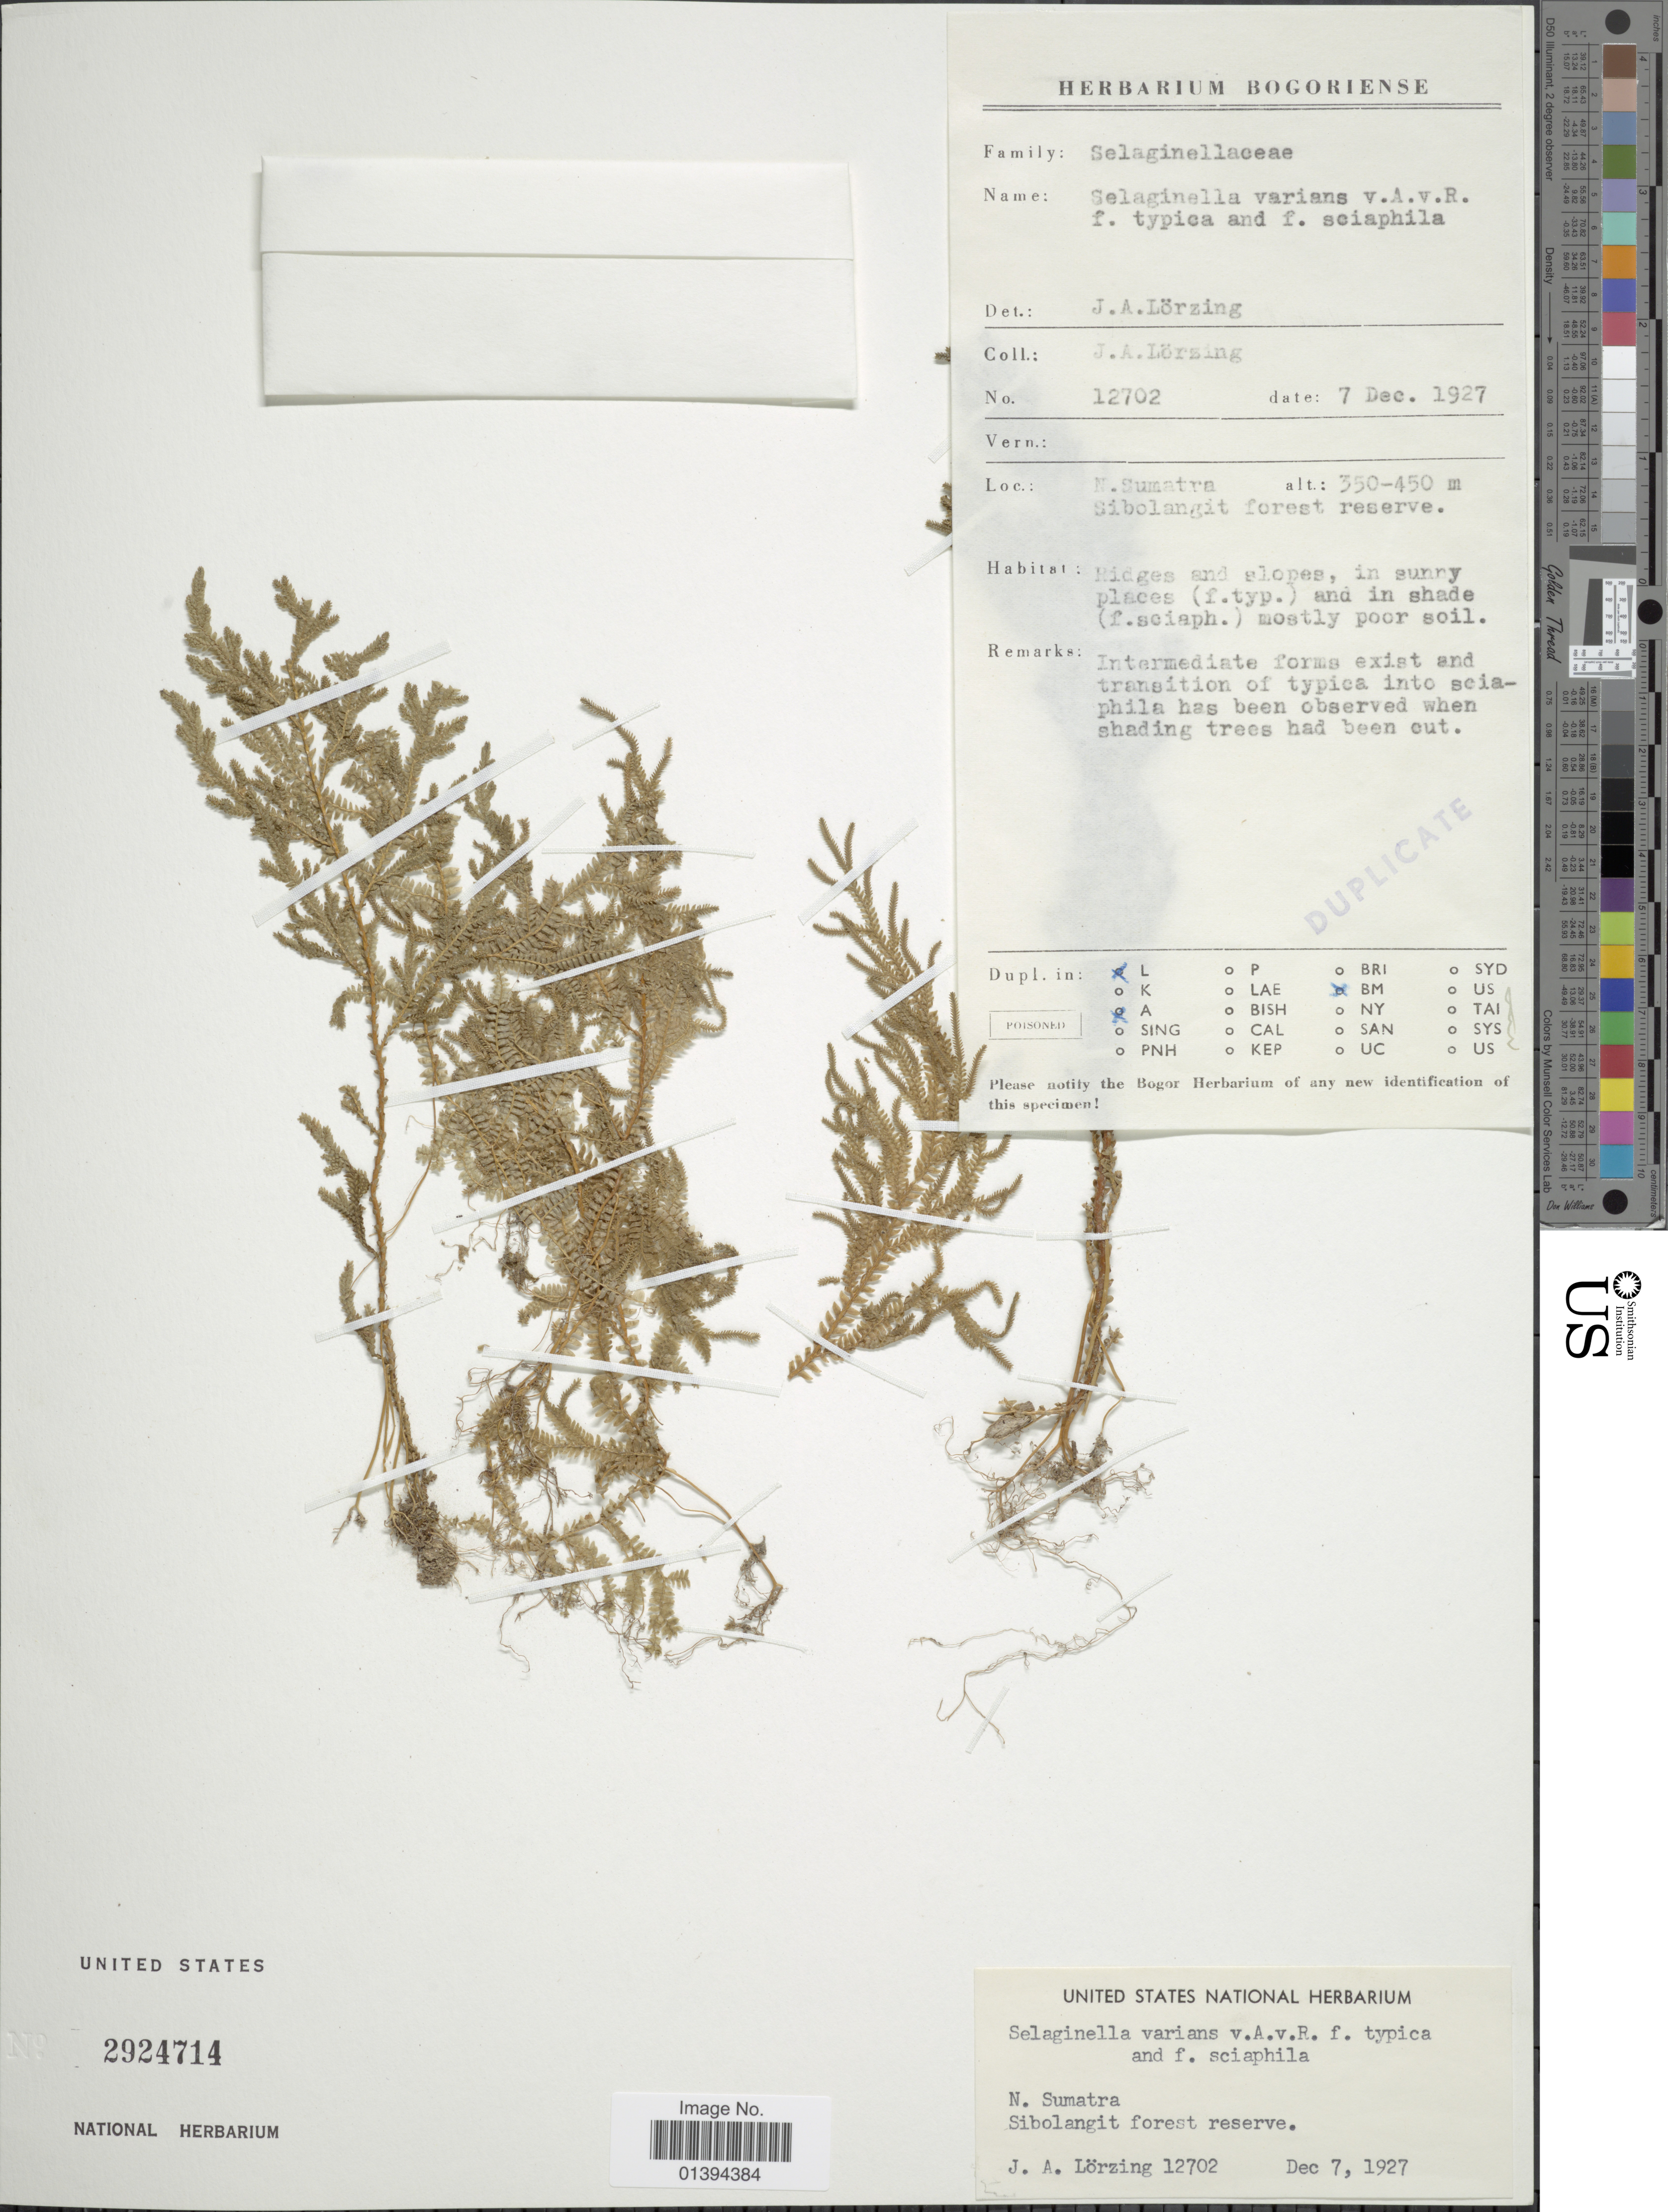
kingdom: Plantae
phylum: Tracheophyta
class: Lycopodiopsida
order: Selaginellales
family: Selaginellaceae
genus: Selaginella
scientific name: Selaginella varians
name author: Alderw.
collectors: J. Lorzing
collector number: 12702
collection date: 1927-12-07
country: Indonesia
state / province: Sumatra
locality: N. Sumatra, Sibolangit forest reserve, Ridges and slopes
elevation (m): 350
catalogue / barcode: US 2924714